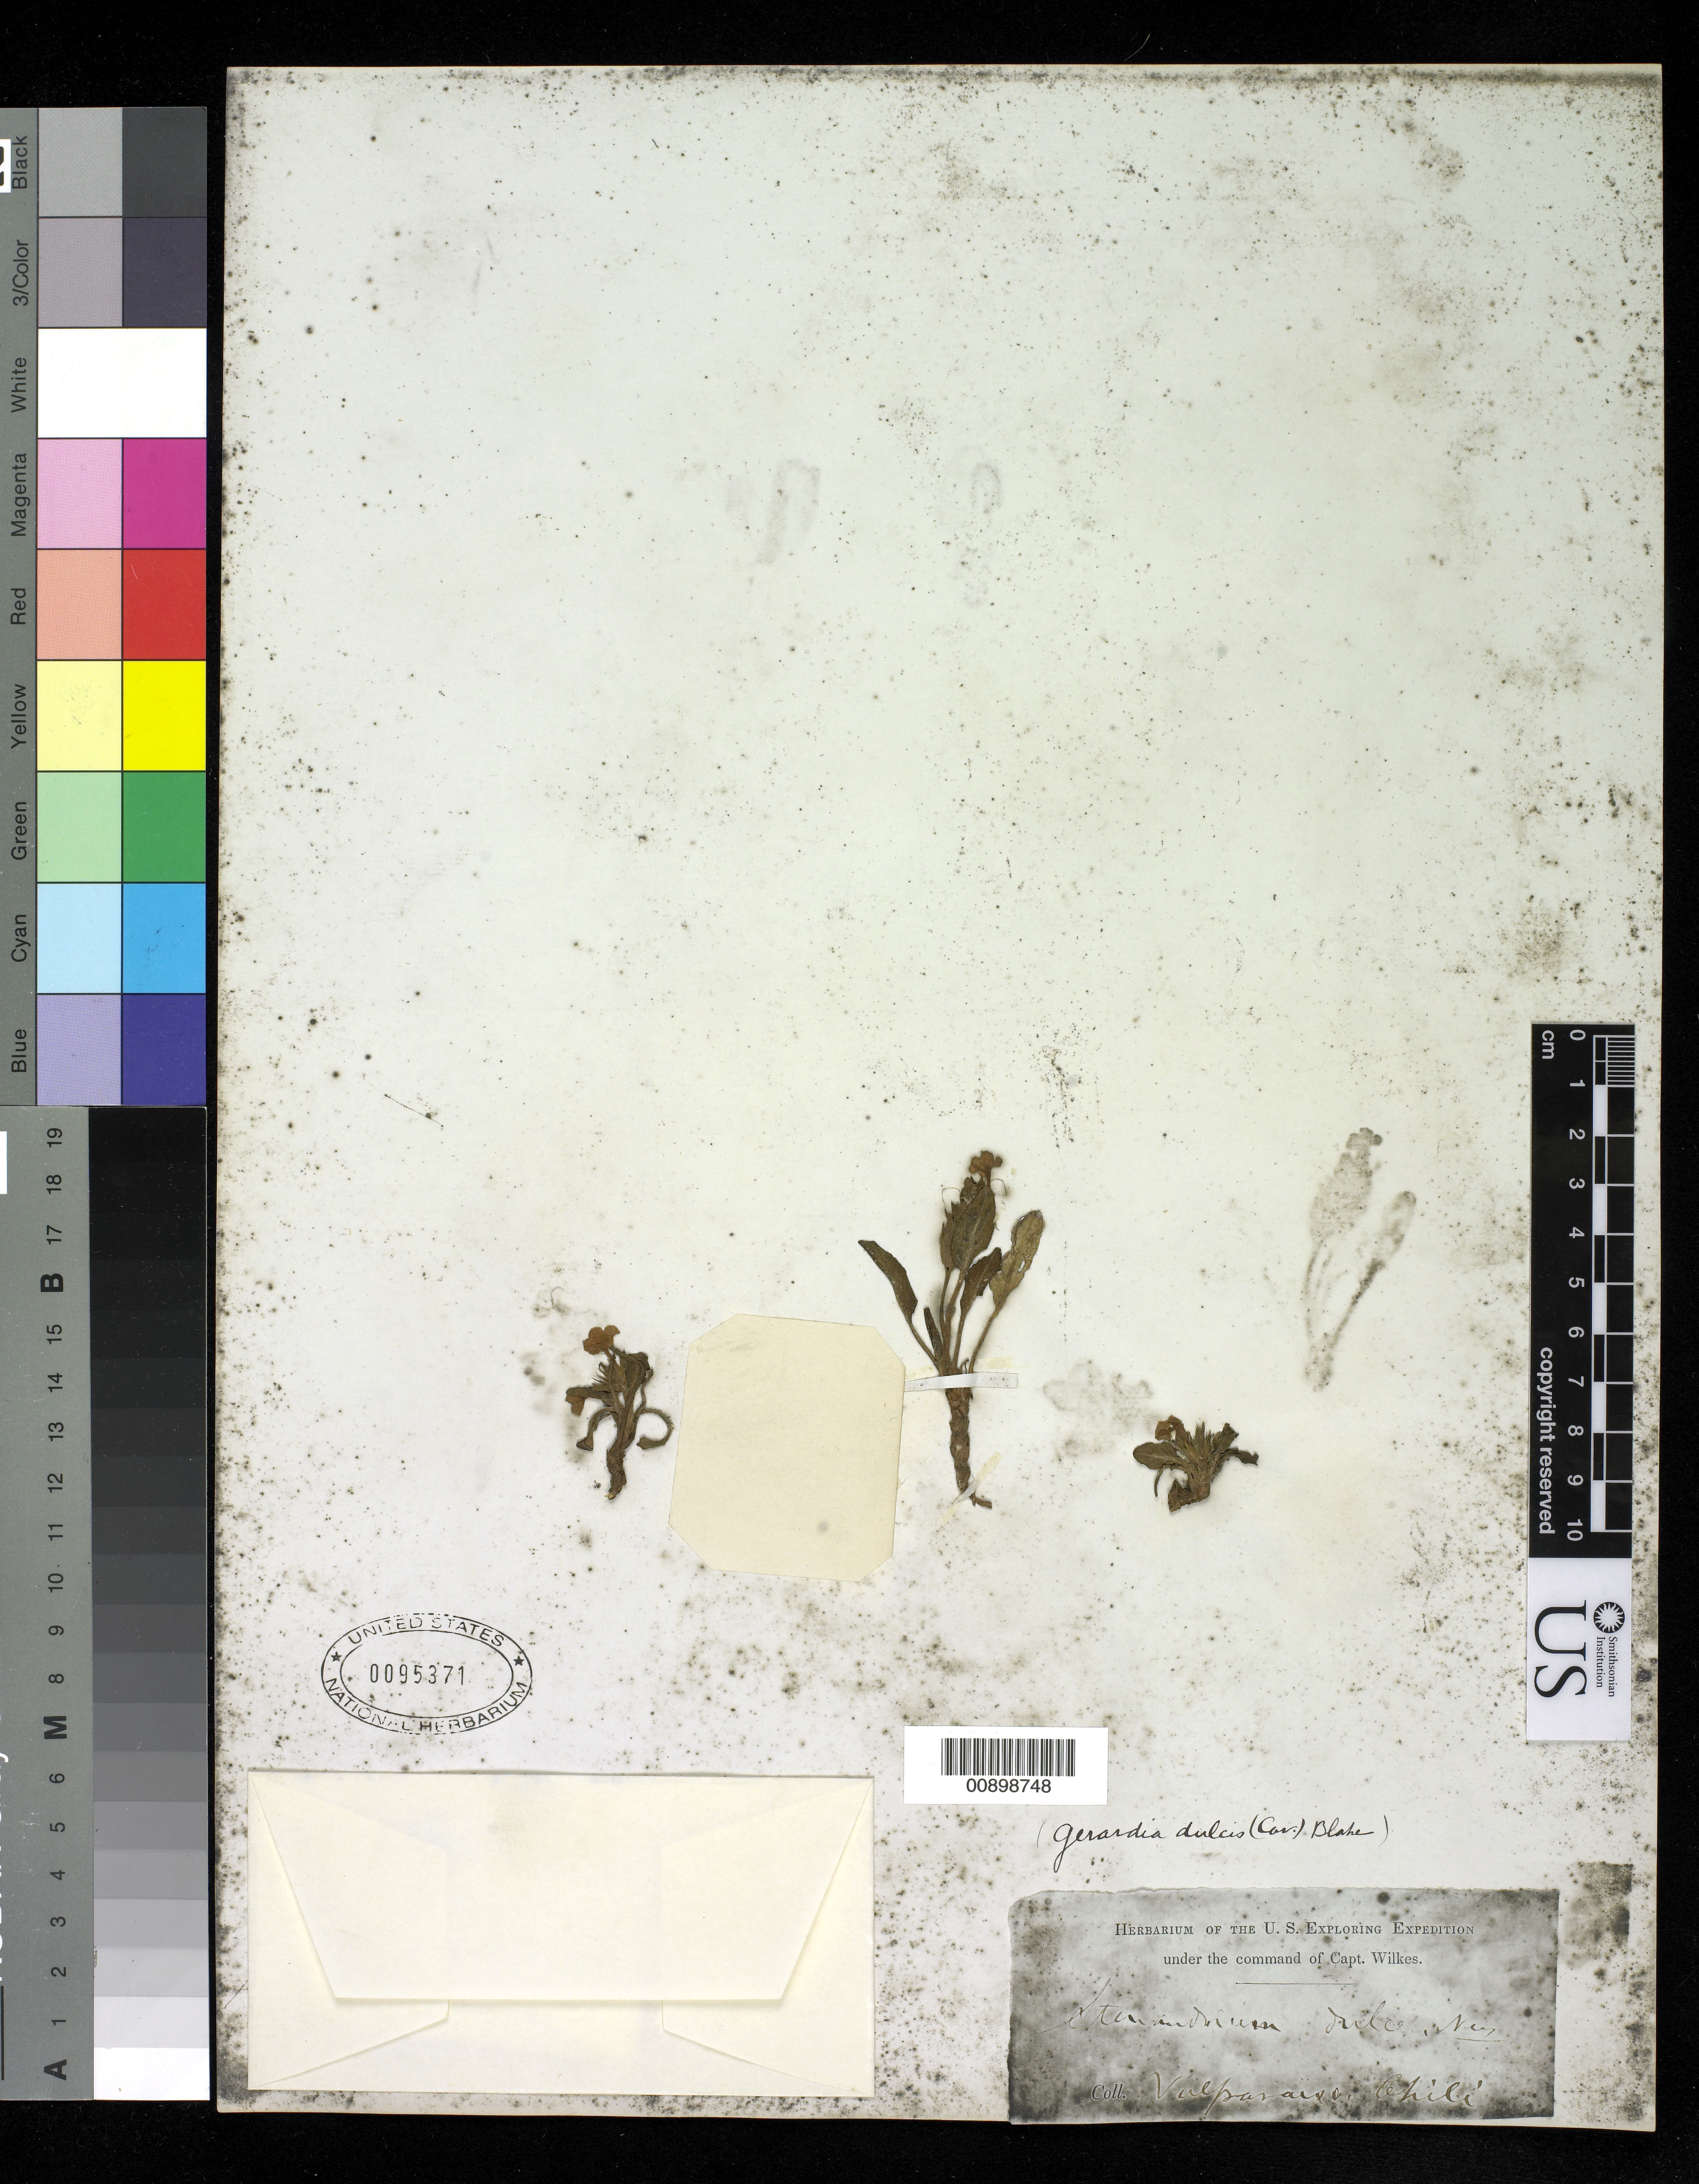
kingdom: Plantae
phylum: Tracheophyta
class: Magnoliopsida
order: Lamiales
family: Acanthaceae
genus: Stenandrium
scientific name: Stenandrium dulce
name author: (Cav.) Nees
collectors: Wilkes Explor. Exped.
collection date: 1838/1842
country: Chile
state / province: Valparaíso (V)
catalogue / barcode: US 95371